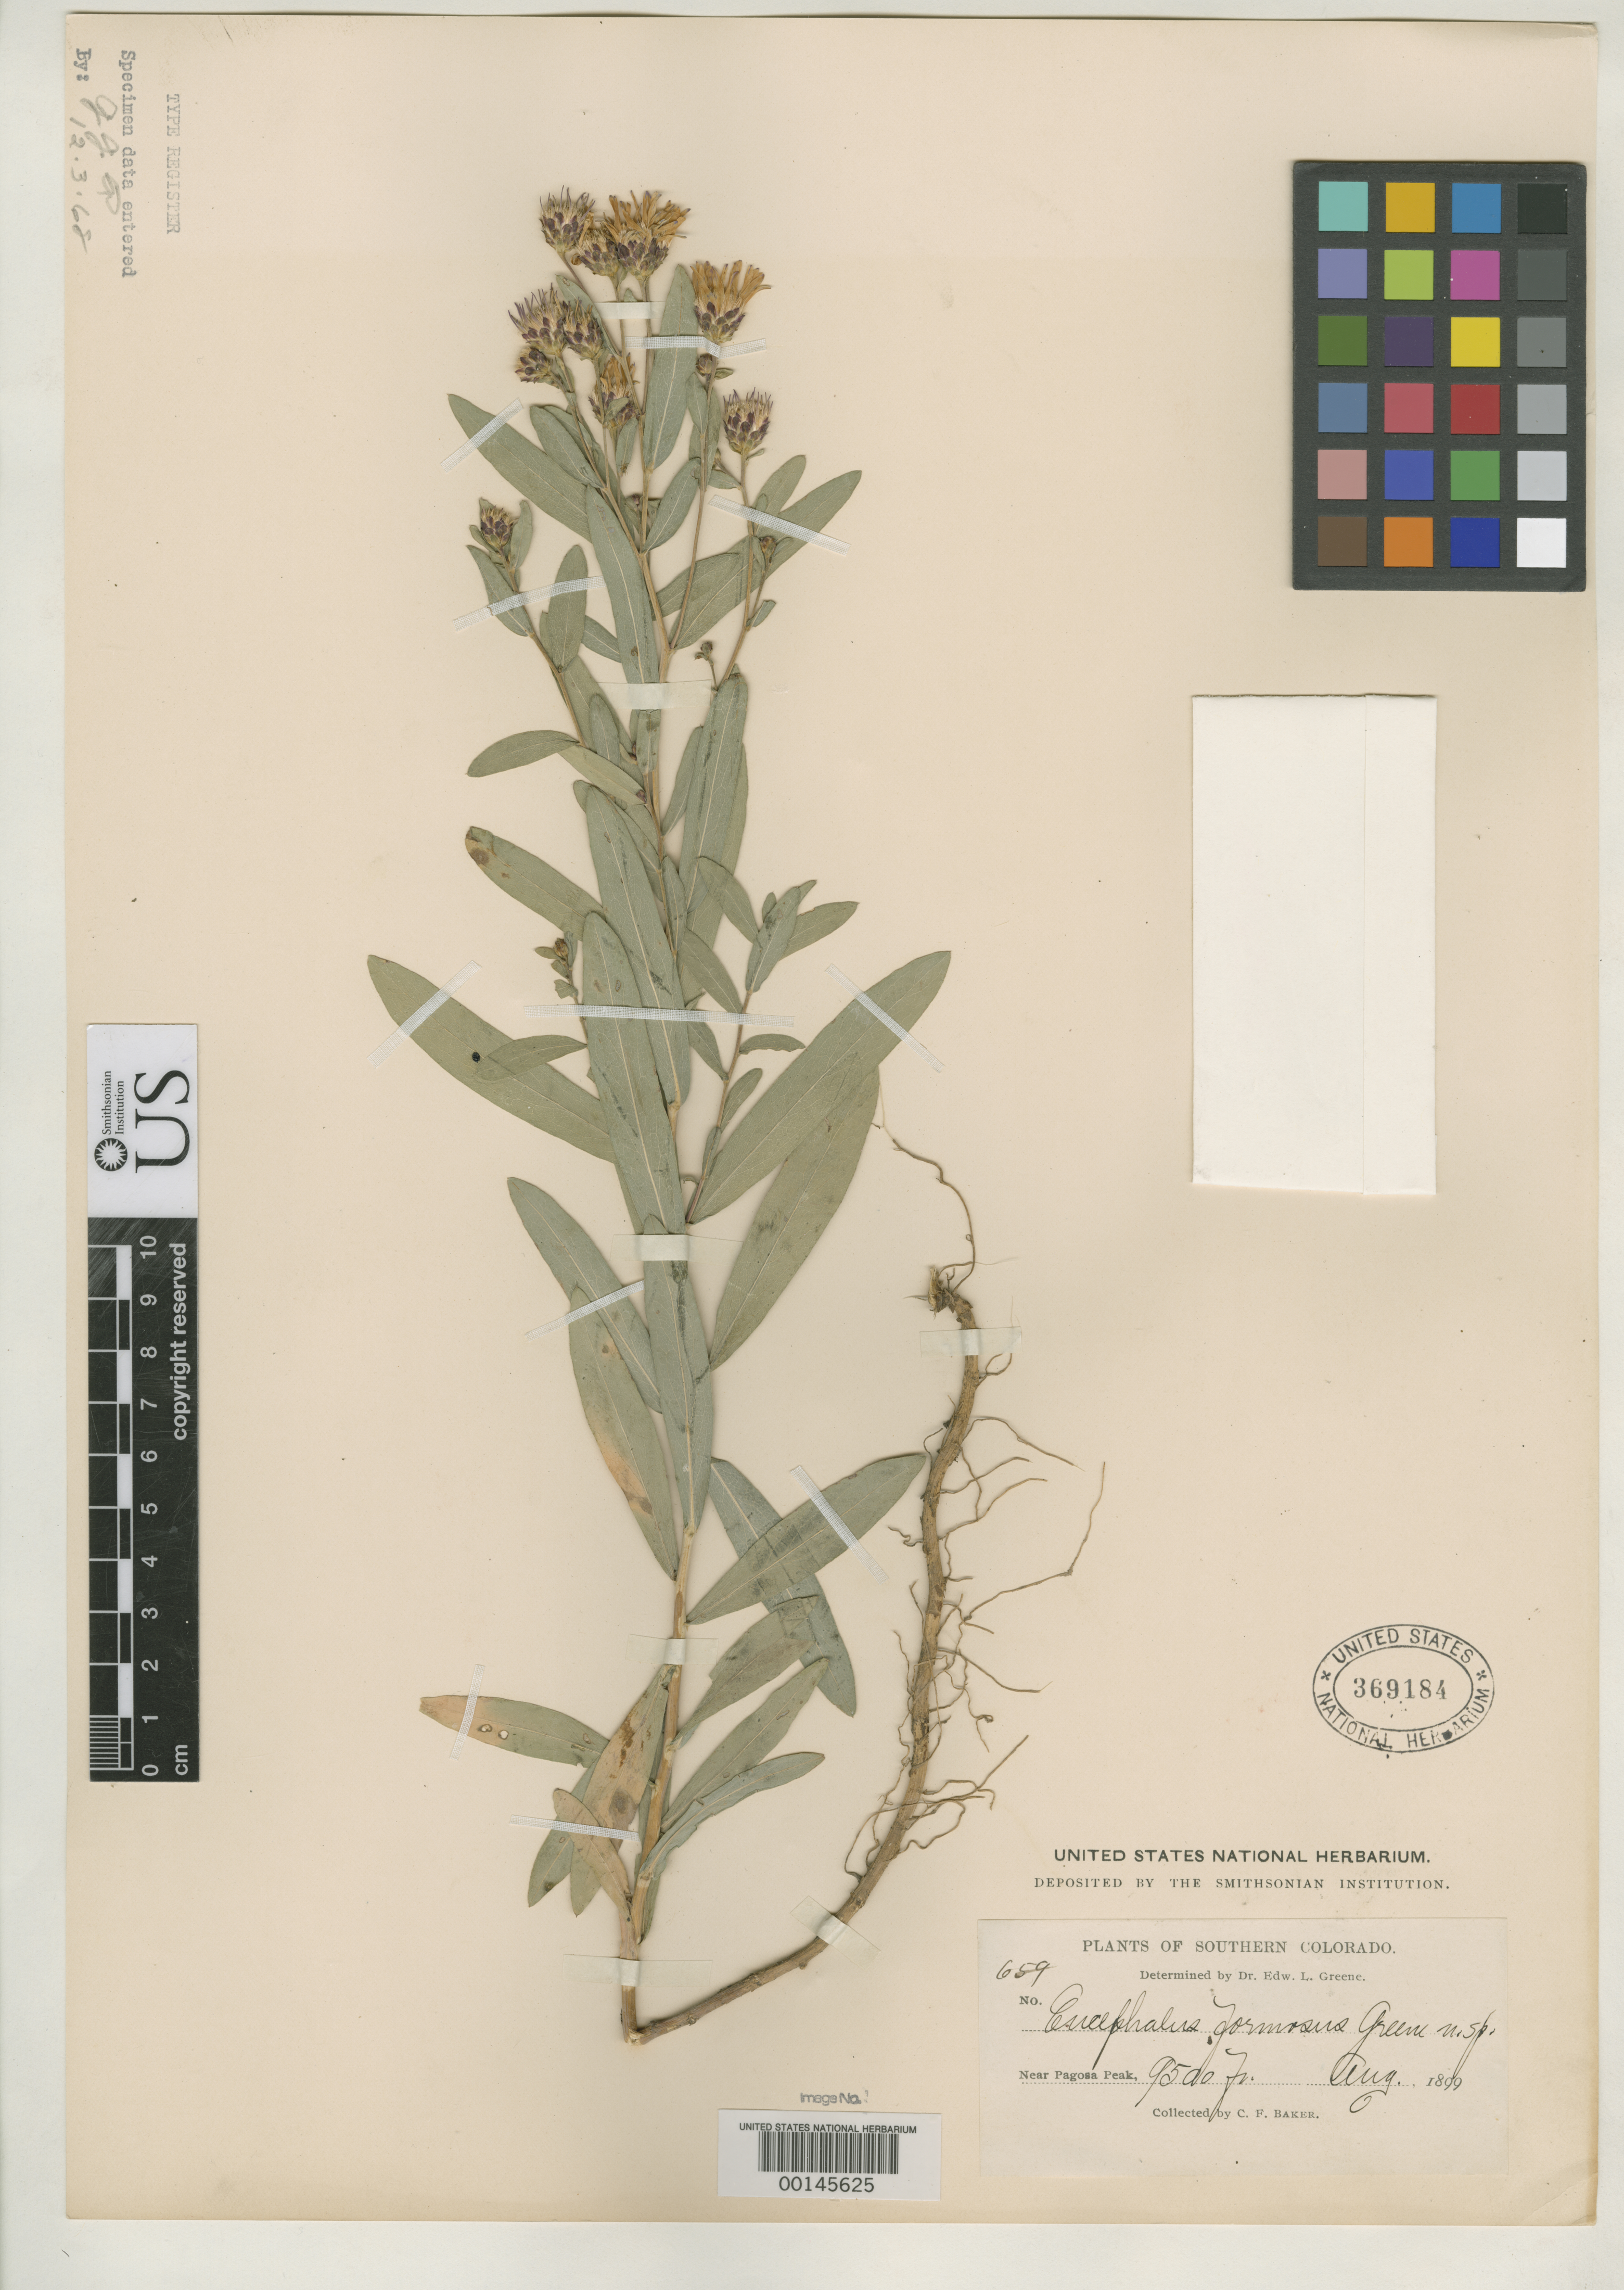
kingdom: Plantae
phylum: Tracheophyta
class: Magnoliopsida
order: Asterales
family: Asteraceae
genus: Eucephalus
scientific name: Eucephalus formosus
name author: Greene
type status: Isotype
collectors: C. F. Baker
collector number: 659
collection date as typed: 23 Aug 1899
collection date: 1899-08-23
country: United States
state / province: Colorado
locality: Pagosa.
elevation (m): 2896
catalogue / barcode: US 369184